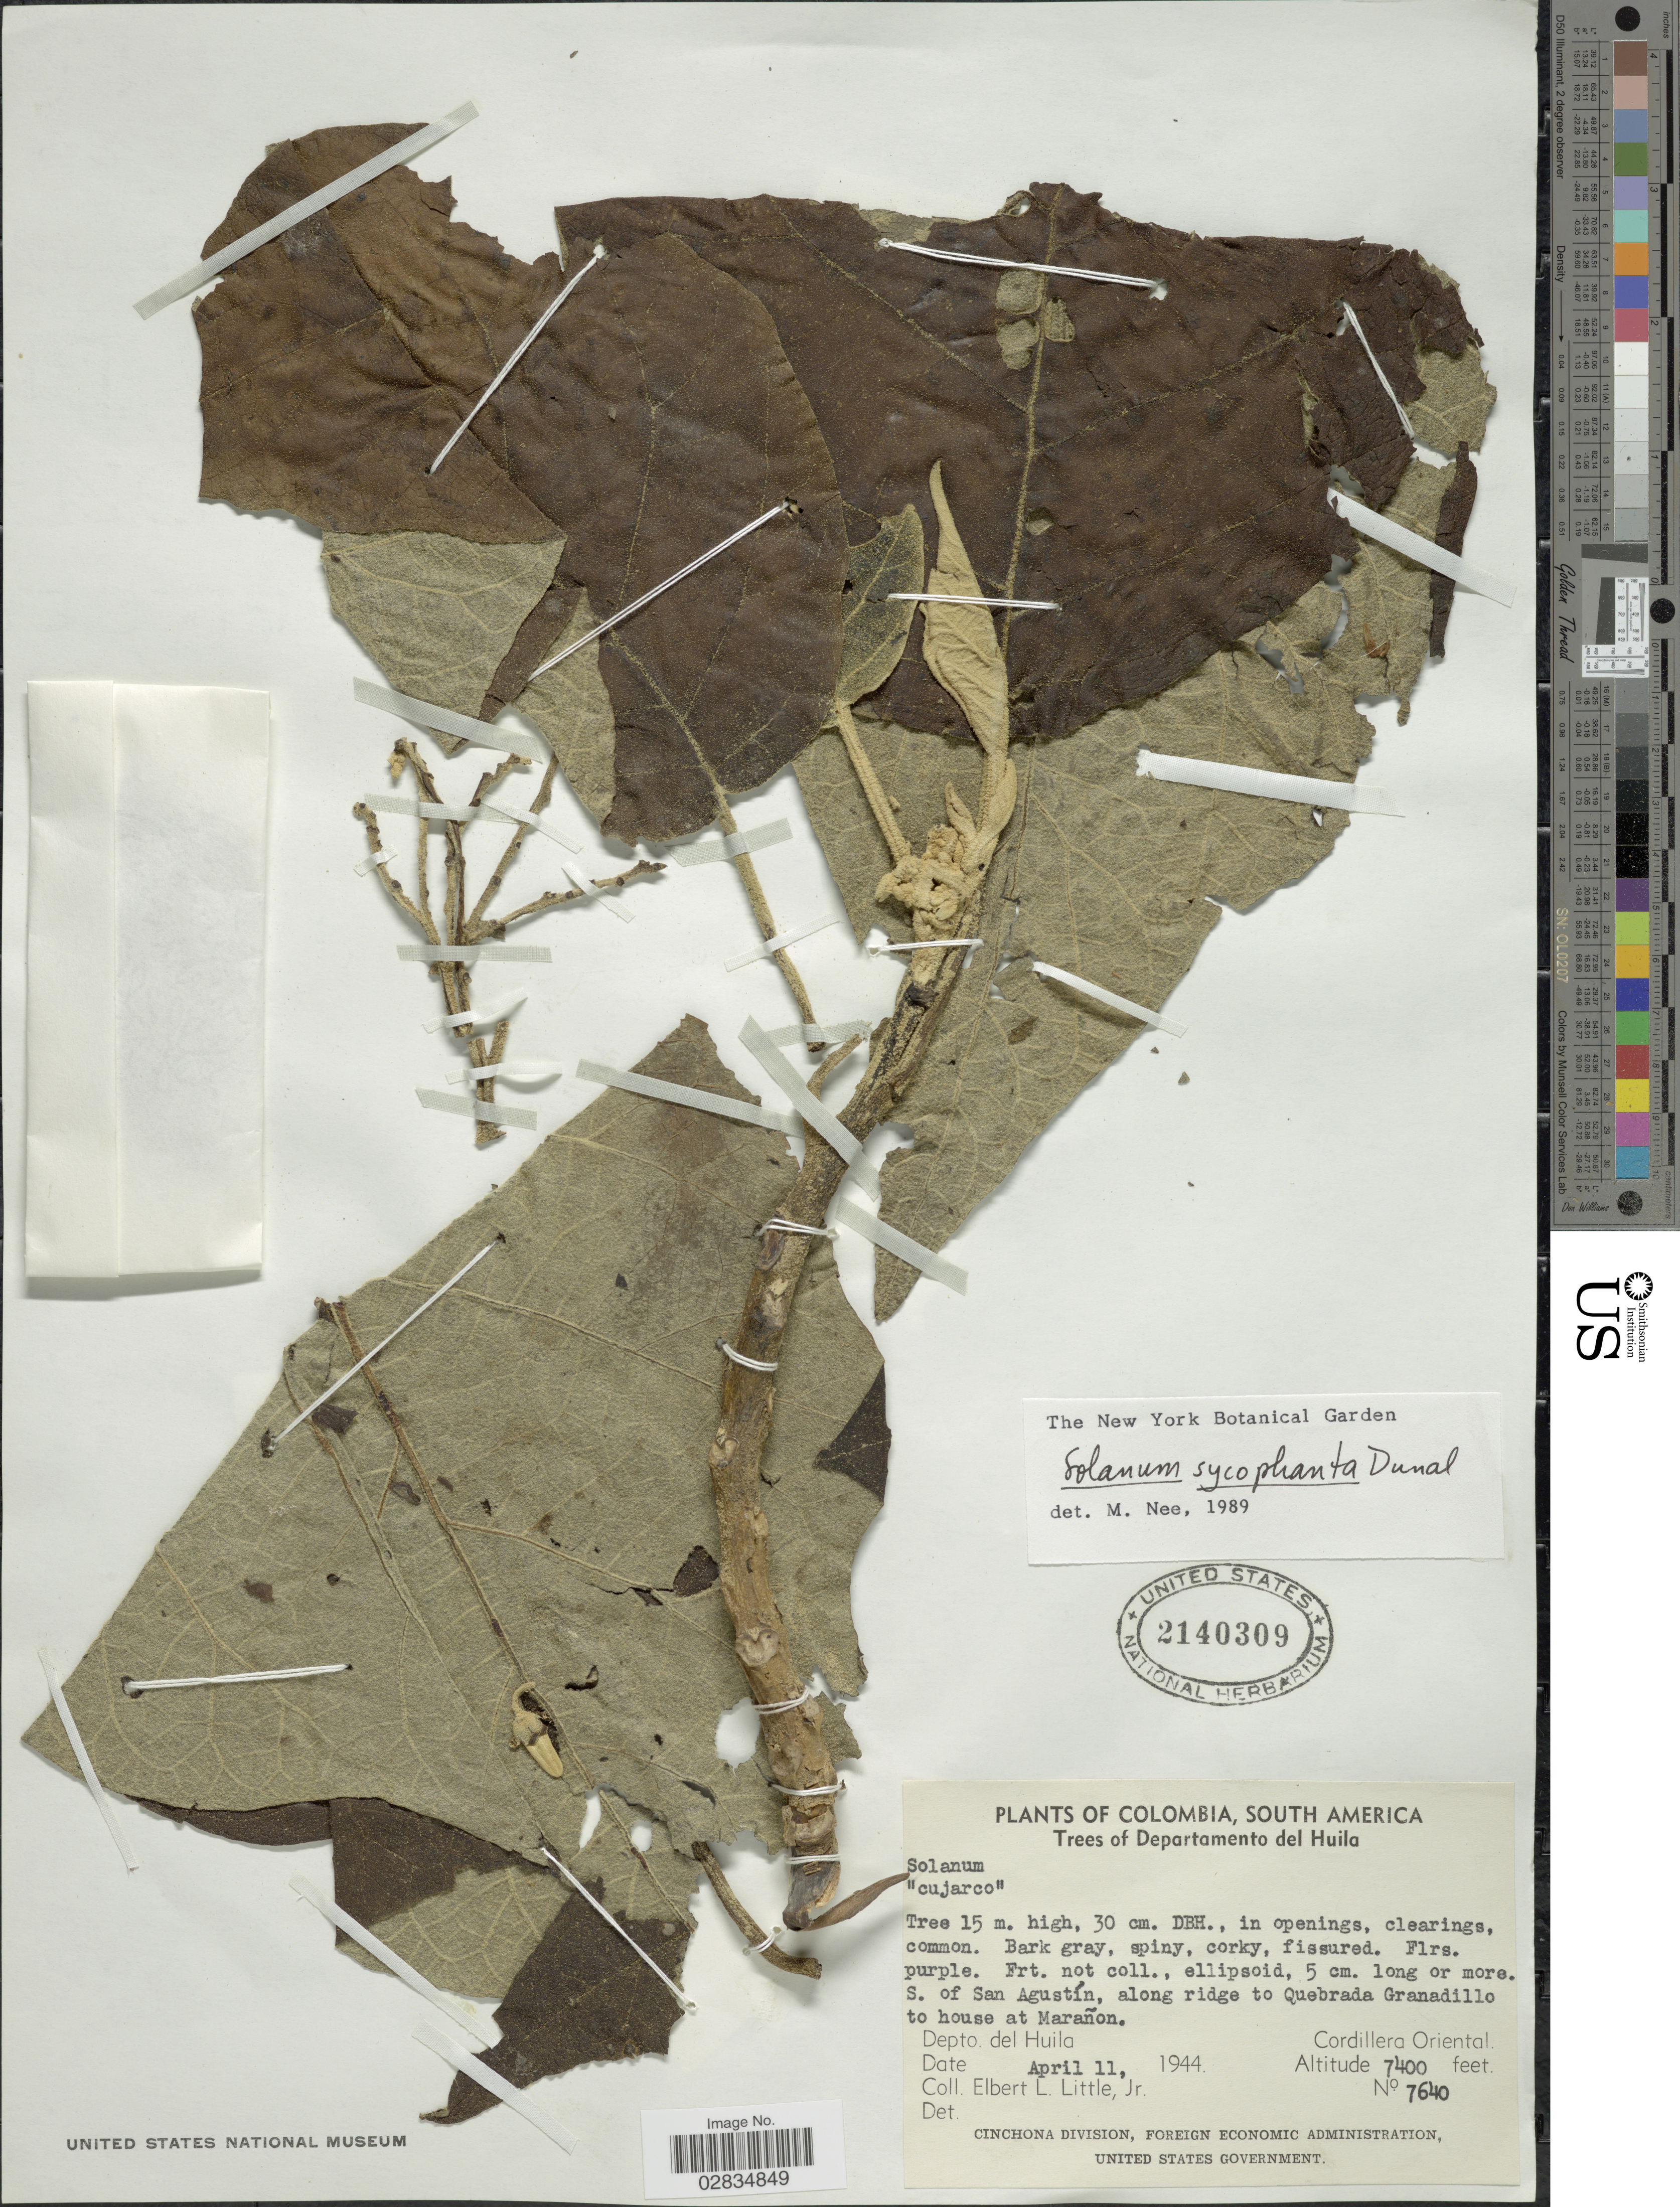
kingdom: Plantae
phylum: Tracheophyta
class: Magnoliopsida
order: Solanales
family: Solanaceae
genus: Solanum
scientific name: Solanum sycophanta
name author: Dunal in DC.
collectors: E. L. Little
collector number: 7640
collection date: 1944-04-11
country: Colombia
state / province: Huila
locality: Trees of Departamento del Huila, S. of San Agustín, along ridge to Quebrada Granadillo to house at Marañon, Depto. del Huila, Cordillera Oriental.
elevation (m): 2256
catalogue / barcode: US 2140309